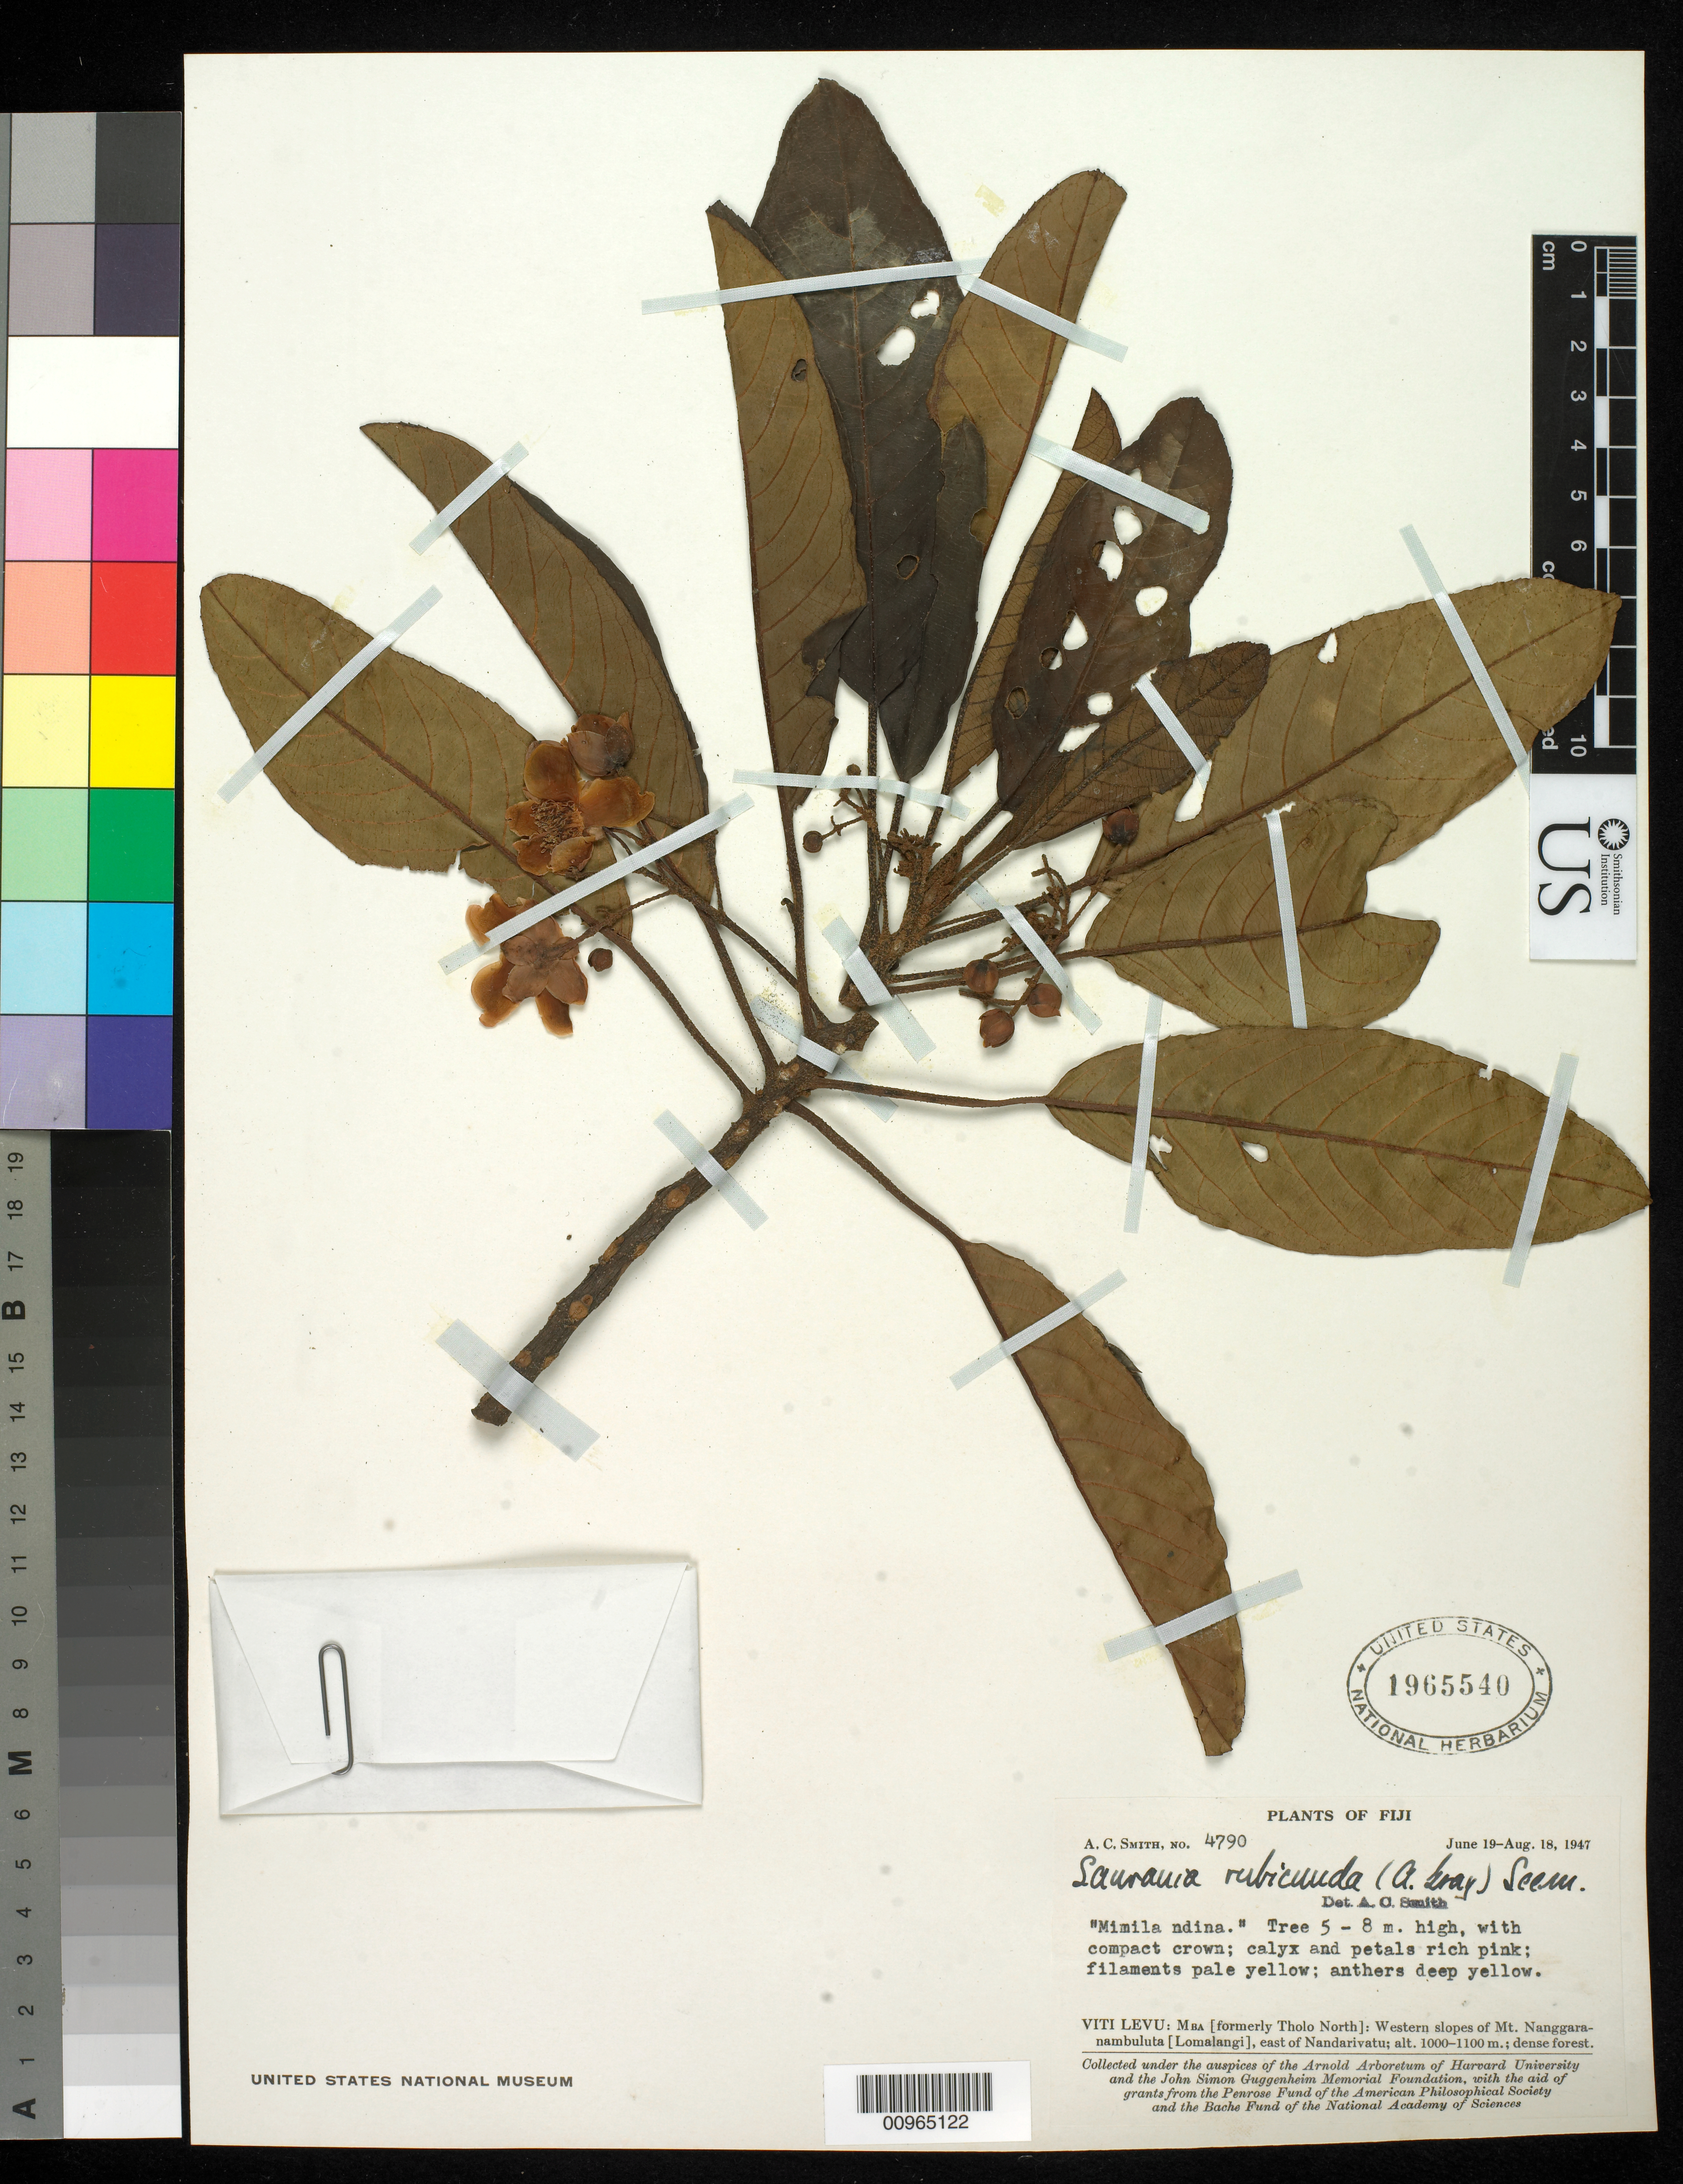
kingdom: Plantae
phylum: Tracheophyta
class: Magnoliopsida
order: Ericales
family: Actinidiaceae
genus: Saurauia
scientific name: Saurauia rubicunda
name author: Seem.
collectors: C. A. Smith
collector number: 4790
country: Fiji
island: Viti Levu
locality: Western slopes of Mt. Nanggara-nambuluta, E of Nandarivatu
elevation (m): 1000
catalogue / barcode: US 1965540